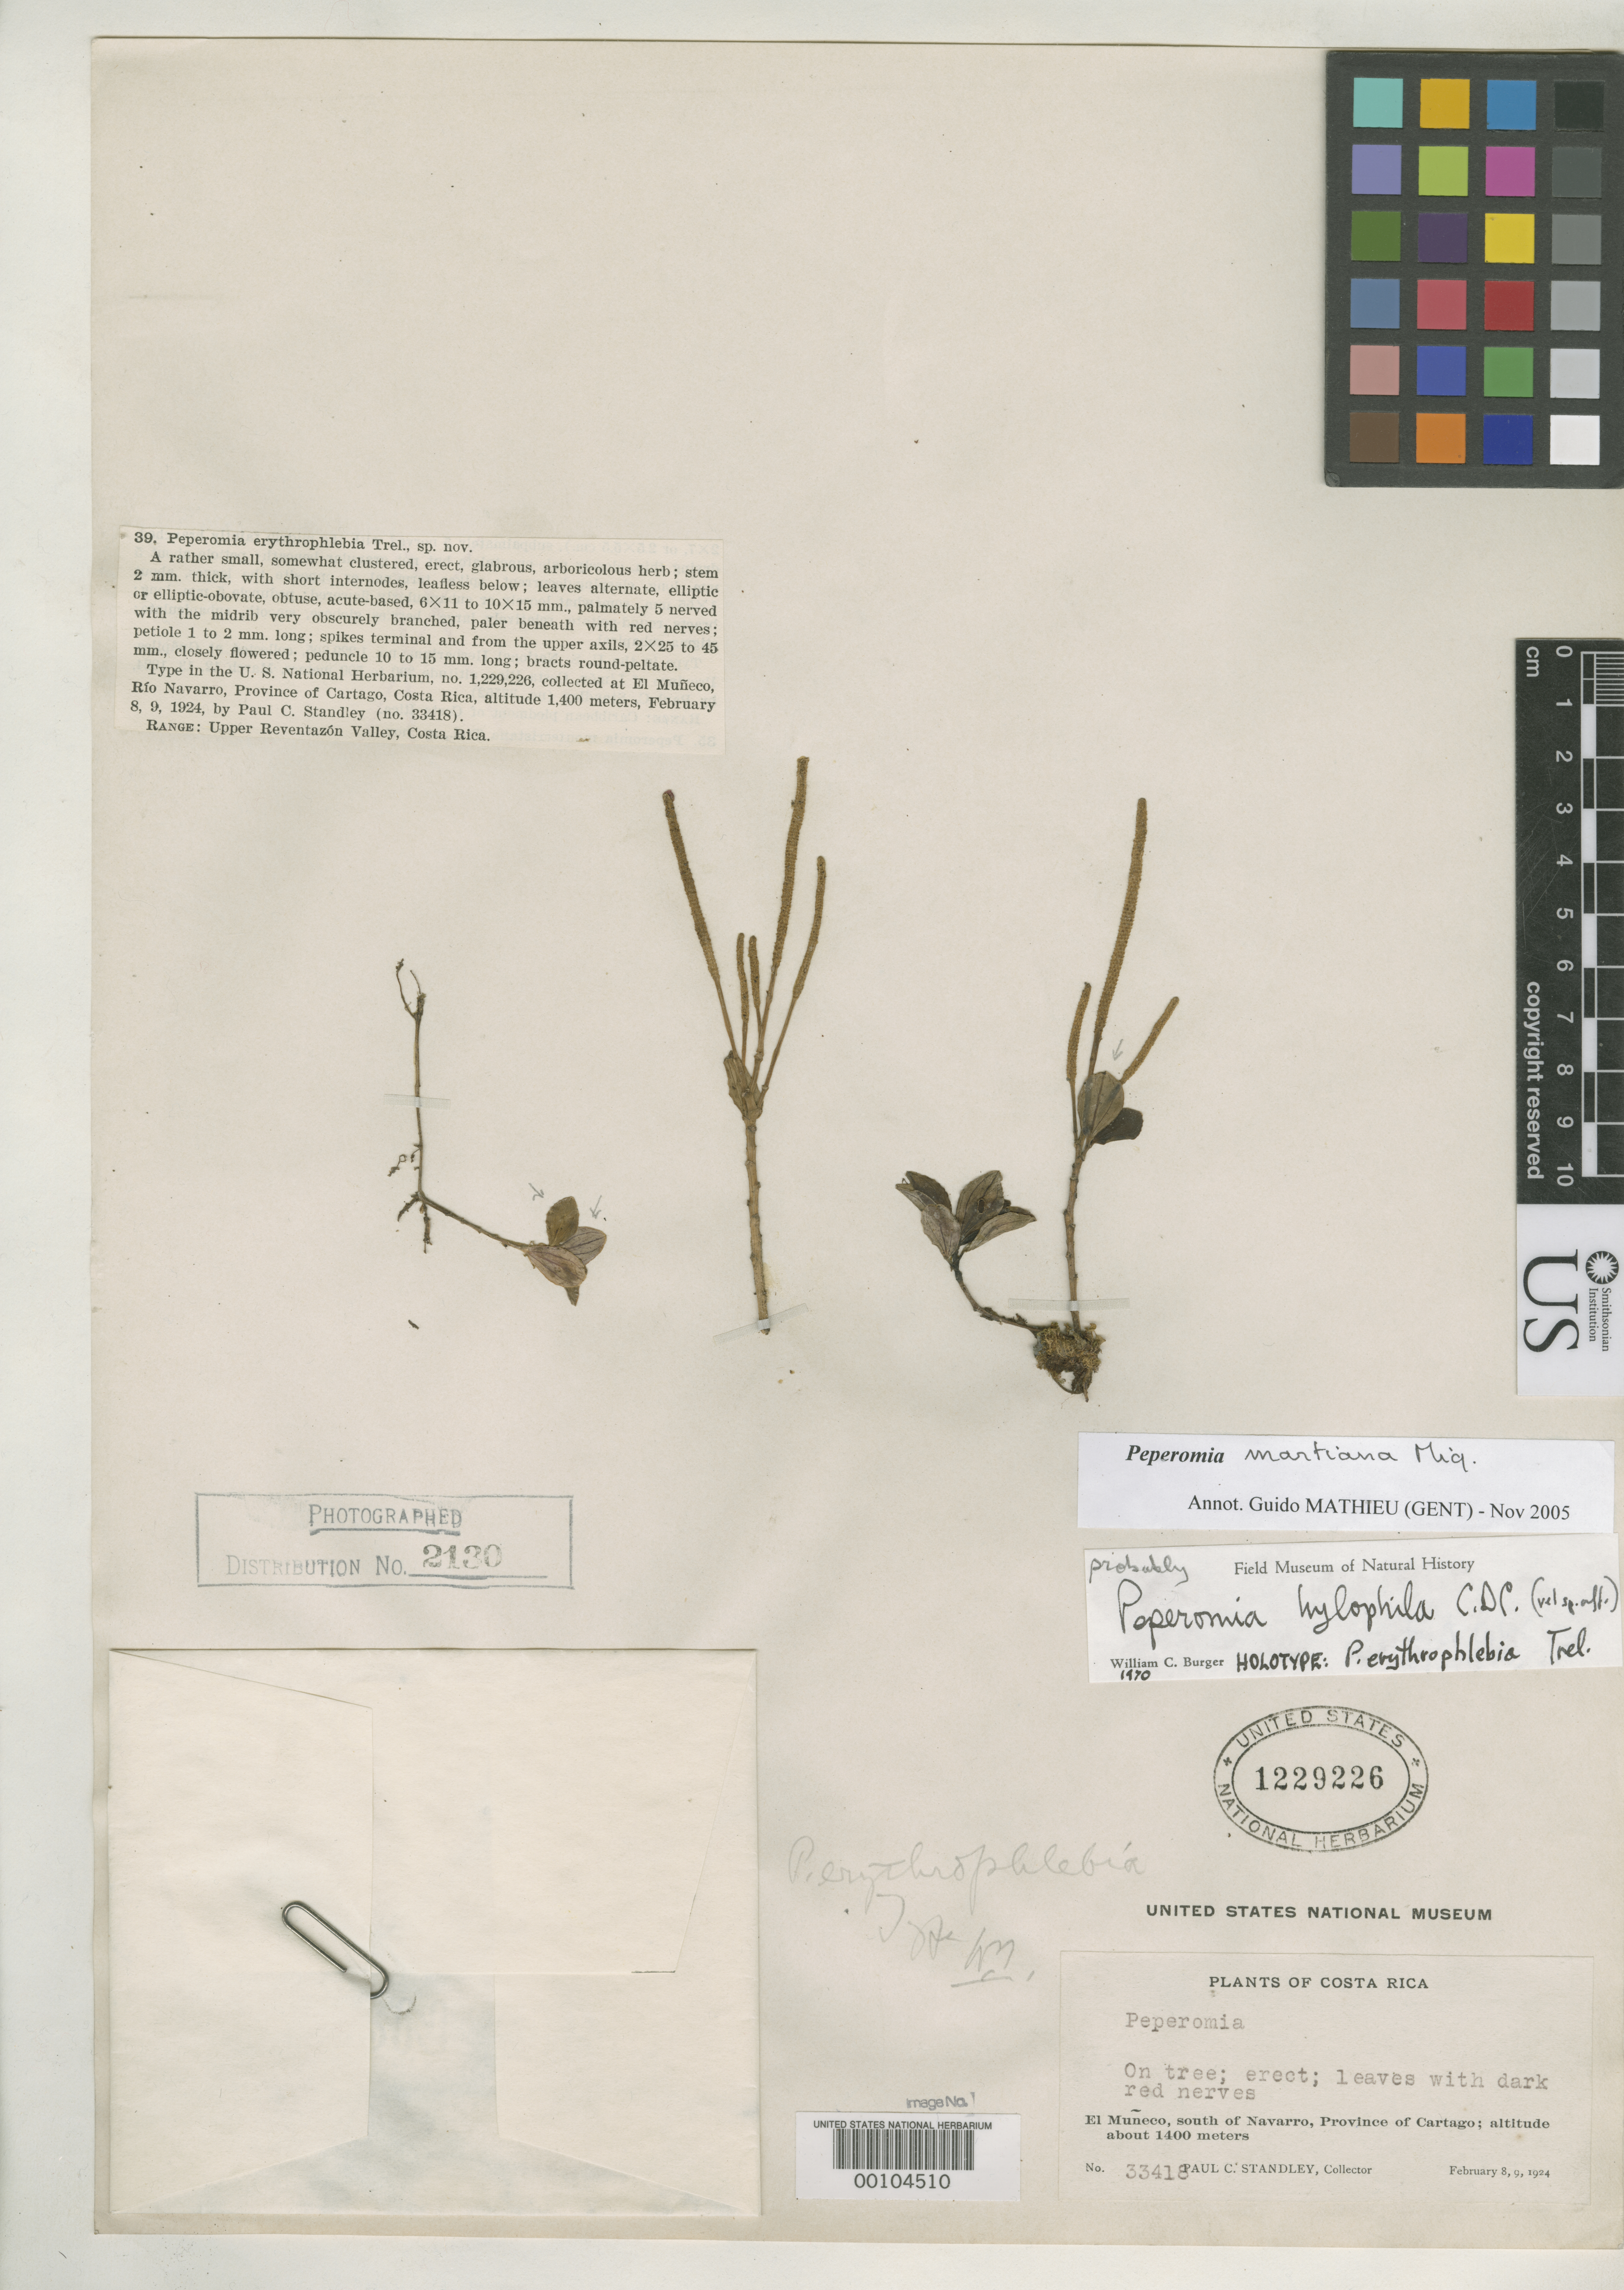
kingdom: Plantae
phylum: Tracheophyta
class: Magnoliopsida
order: Piperales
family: Piperaceae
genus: Peperomia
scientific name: Peperomia erythrophlebia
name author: Trel.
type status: Holotype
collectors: P. C. Standley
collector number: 33418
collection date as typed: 08 Feb 1924 to 09 Feb 1924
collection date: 1924-02-08/1924-02-09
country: Costa Rica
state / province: Cartago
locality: El Muneco, S of Navaro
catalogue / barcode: US 1229226